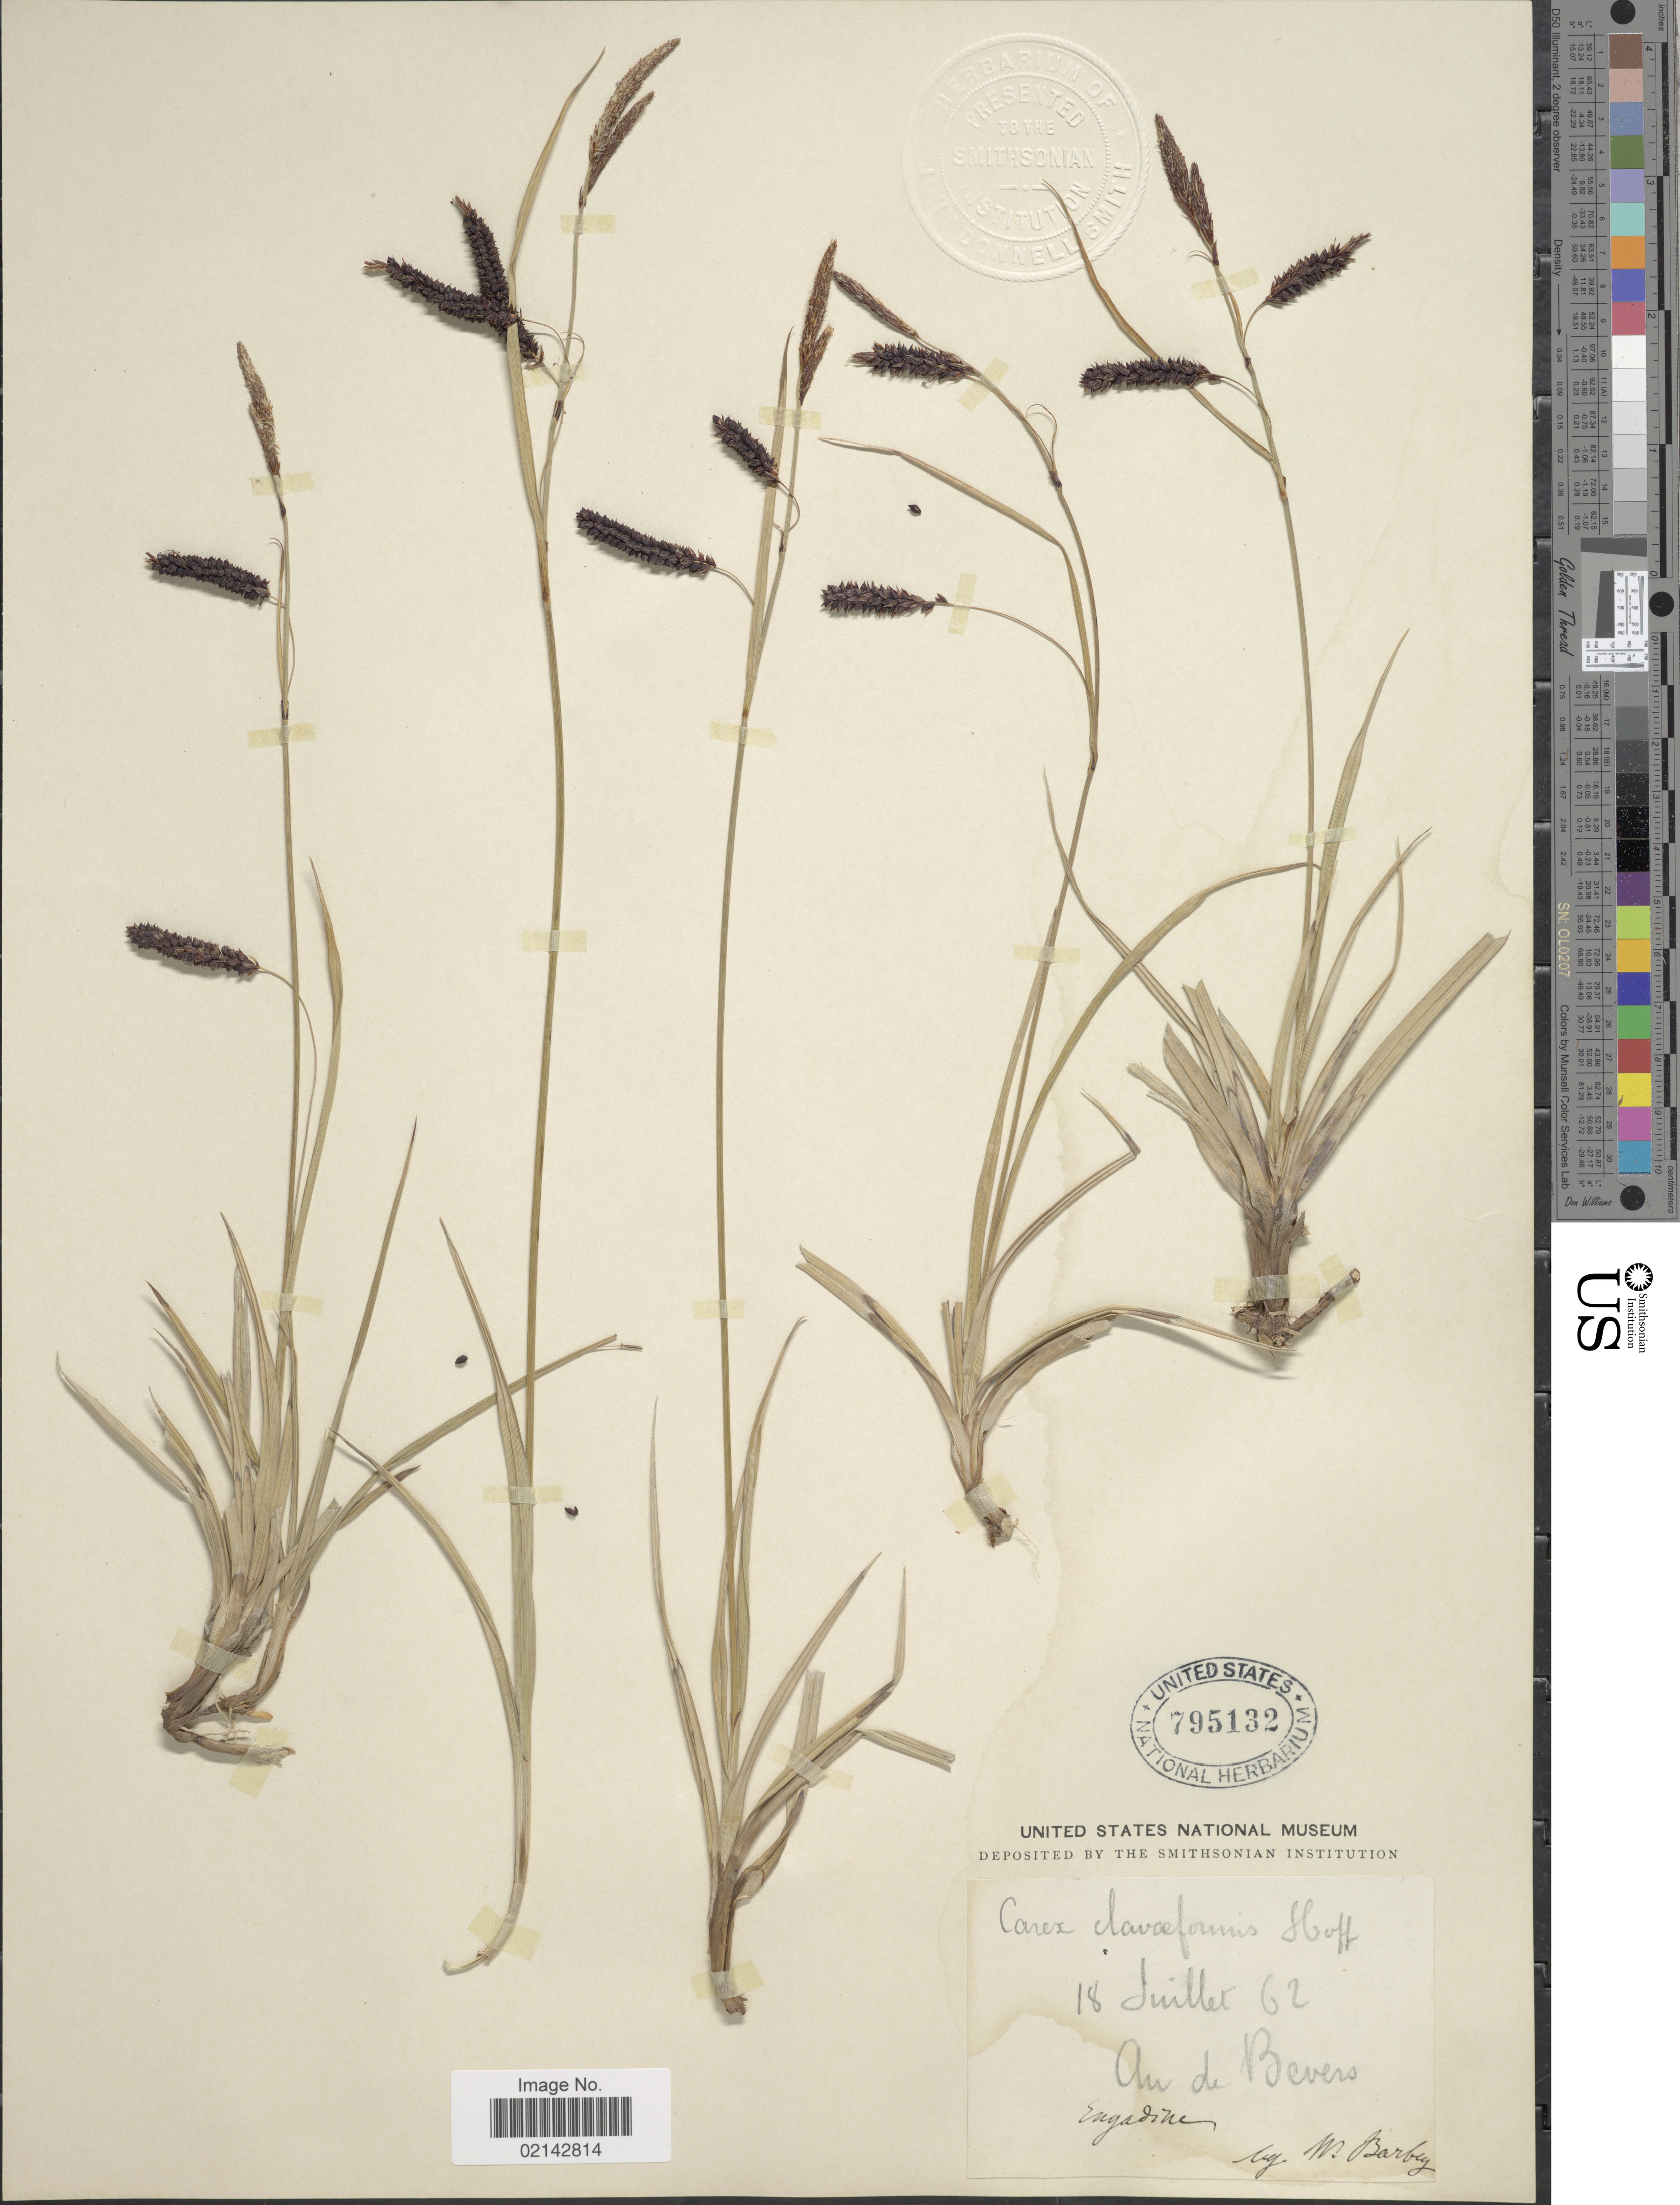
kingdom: Plantae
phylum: Tracheophyta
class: Liliopsida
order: Poales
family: Cyperaceae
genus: Carex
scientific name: Carex flacca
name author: Schreb.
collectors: W. Barbey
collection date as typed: Transcribed d/m/y: 18/7/62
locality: Au de Bevers, Engadine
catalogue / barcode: US 795132